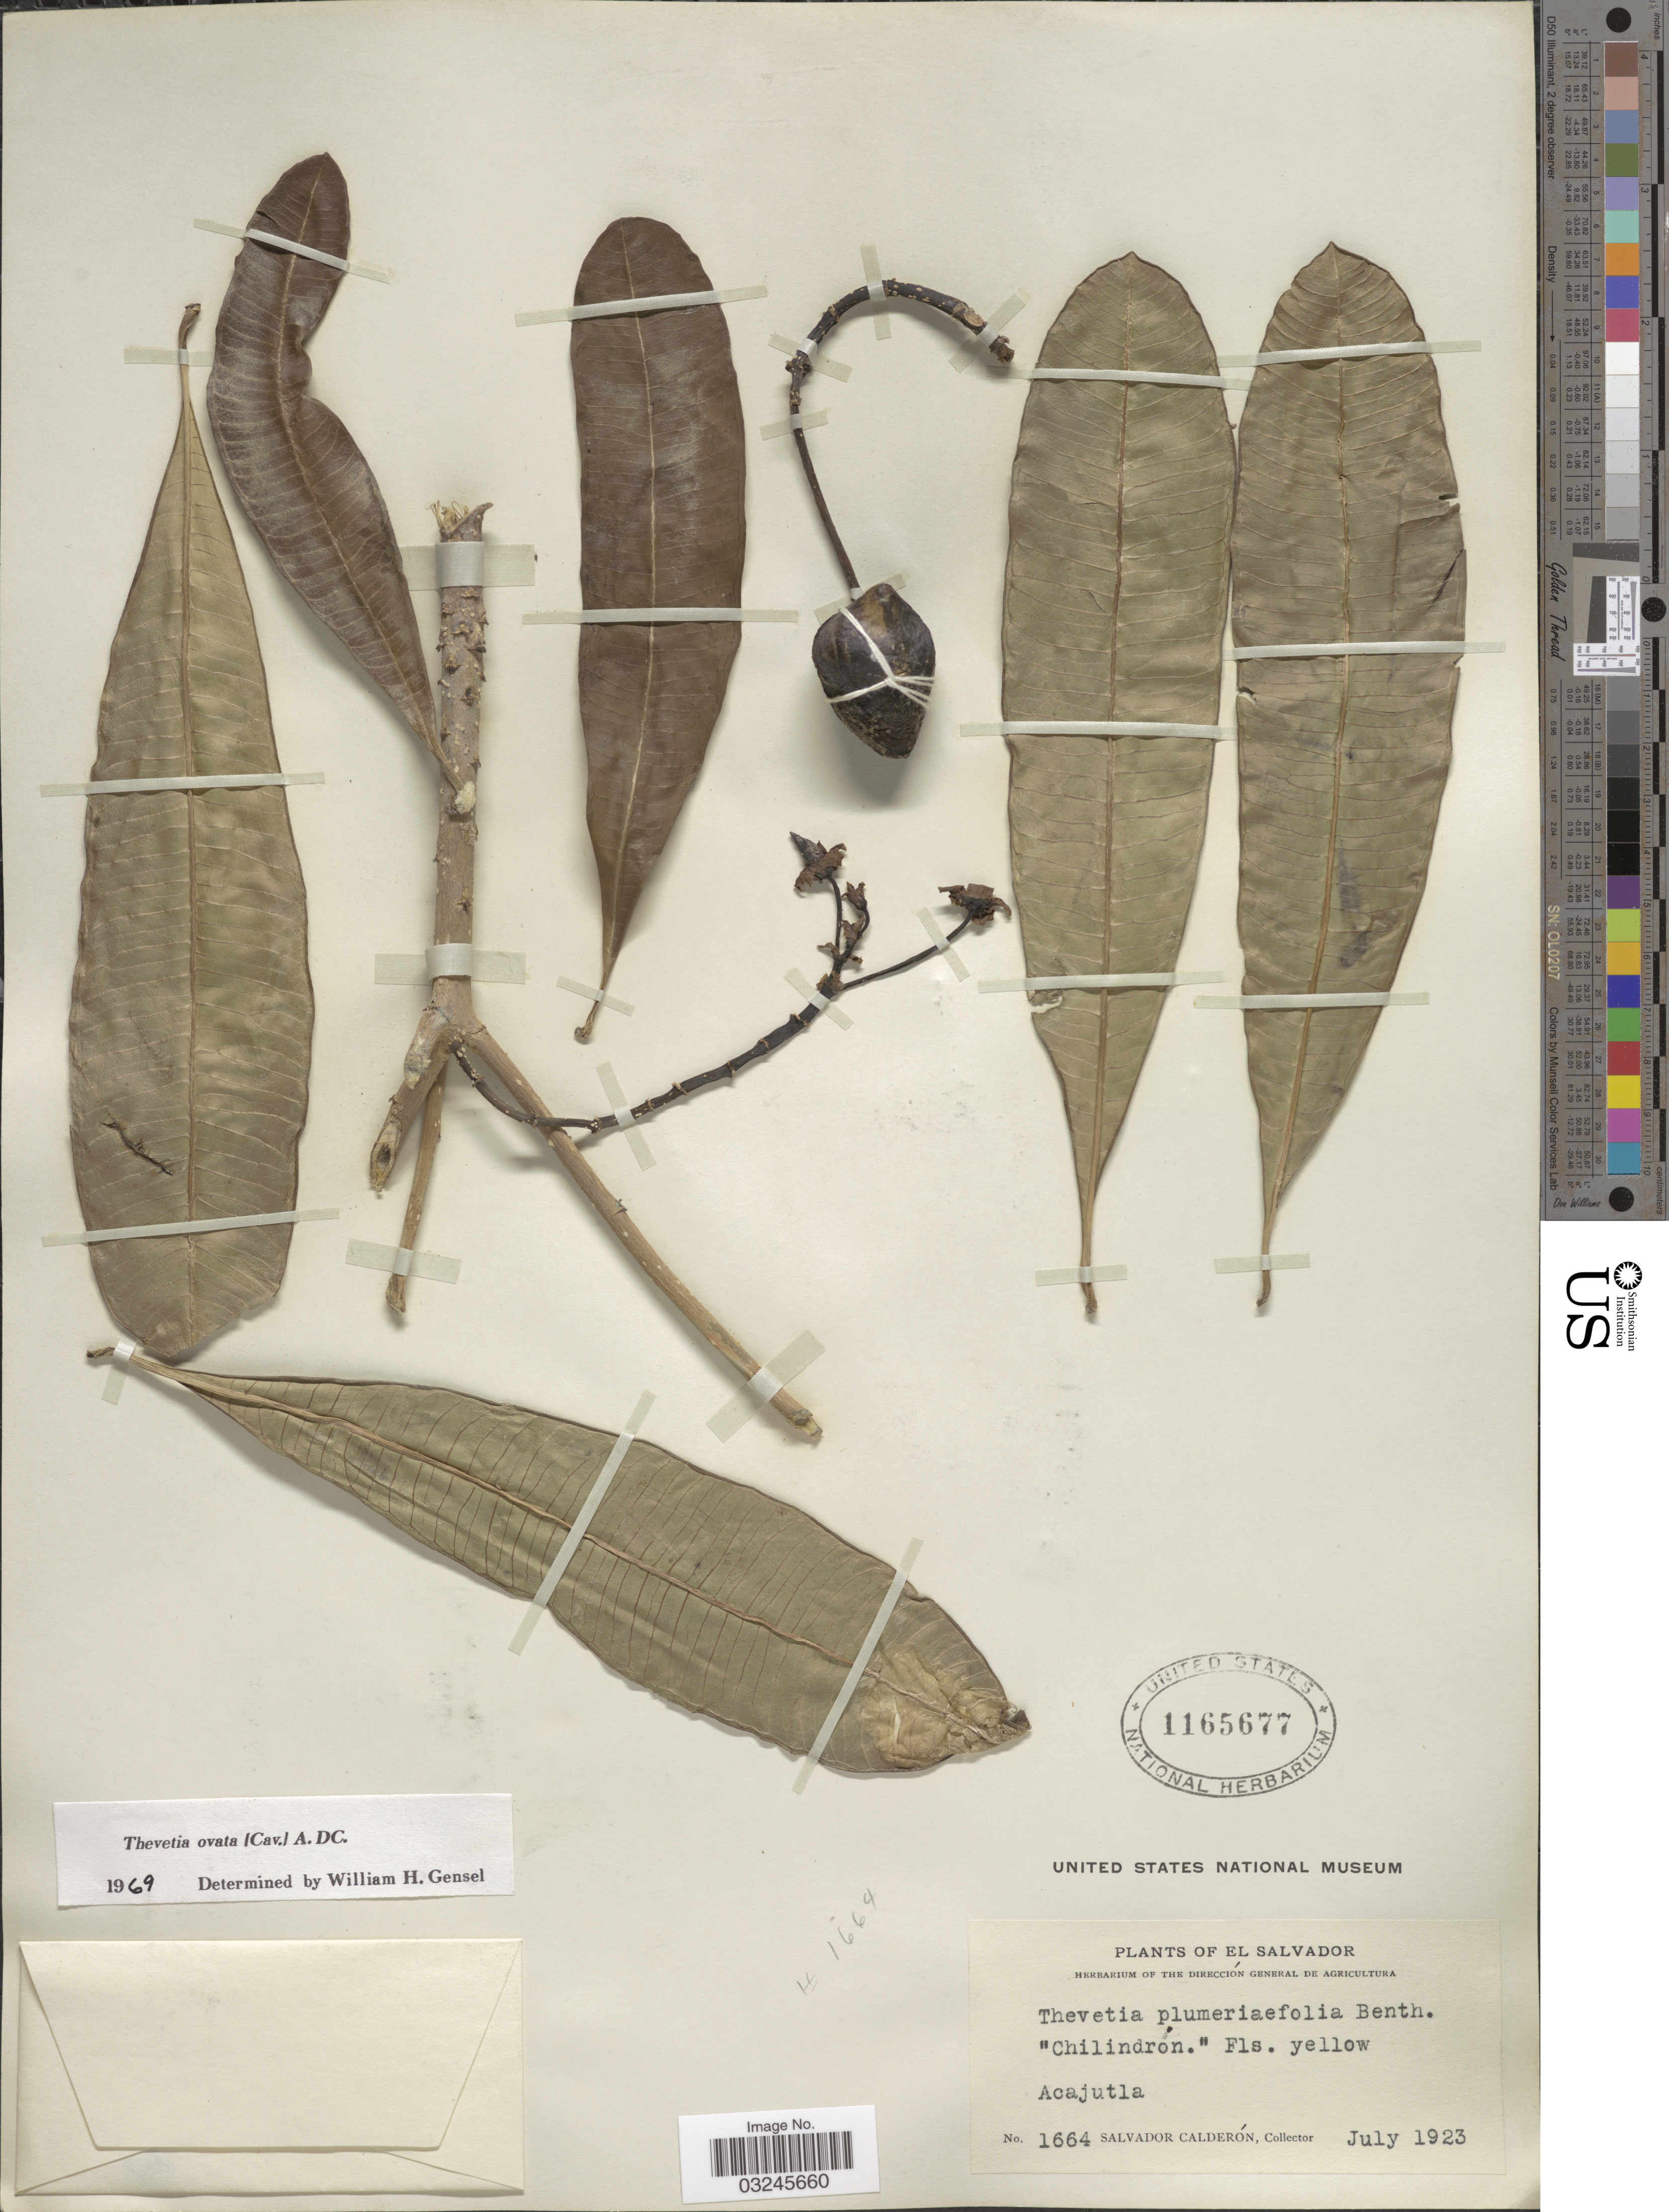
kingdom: Plantae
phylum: Tracheophyta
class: Magnoliopsida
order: Gentianales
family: Apocynaceae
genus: Thevetia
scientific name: Thevetia ovata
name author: (Cav.) A. DC.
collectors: S. Calderón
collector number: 1664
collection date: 1923-07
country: El Salvador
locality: Acajutla.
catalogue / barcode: US 1165677